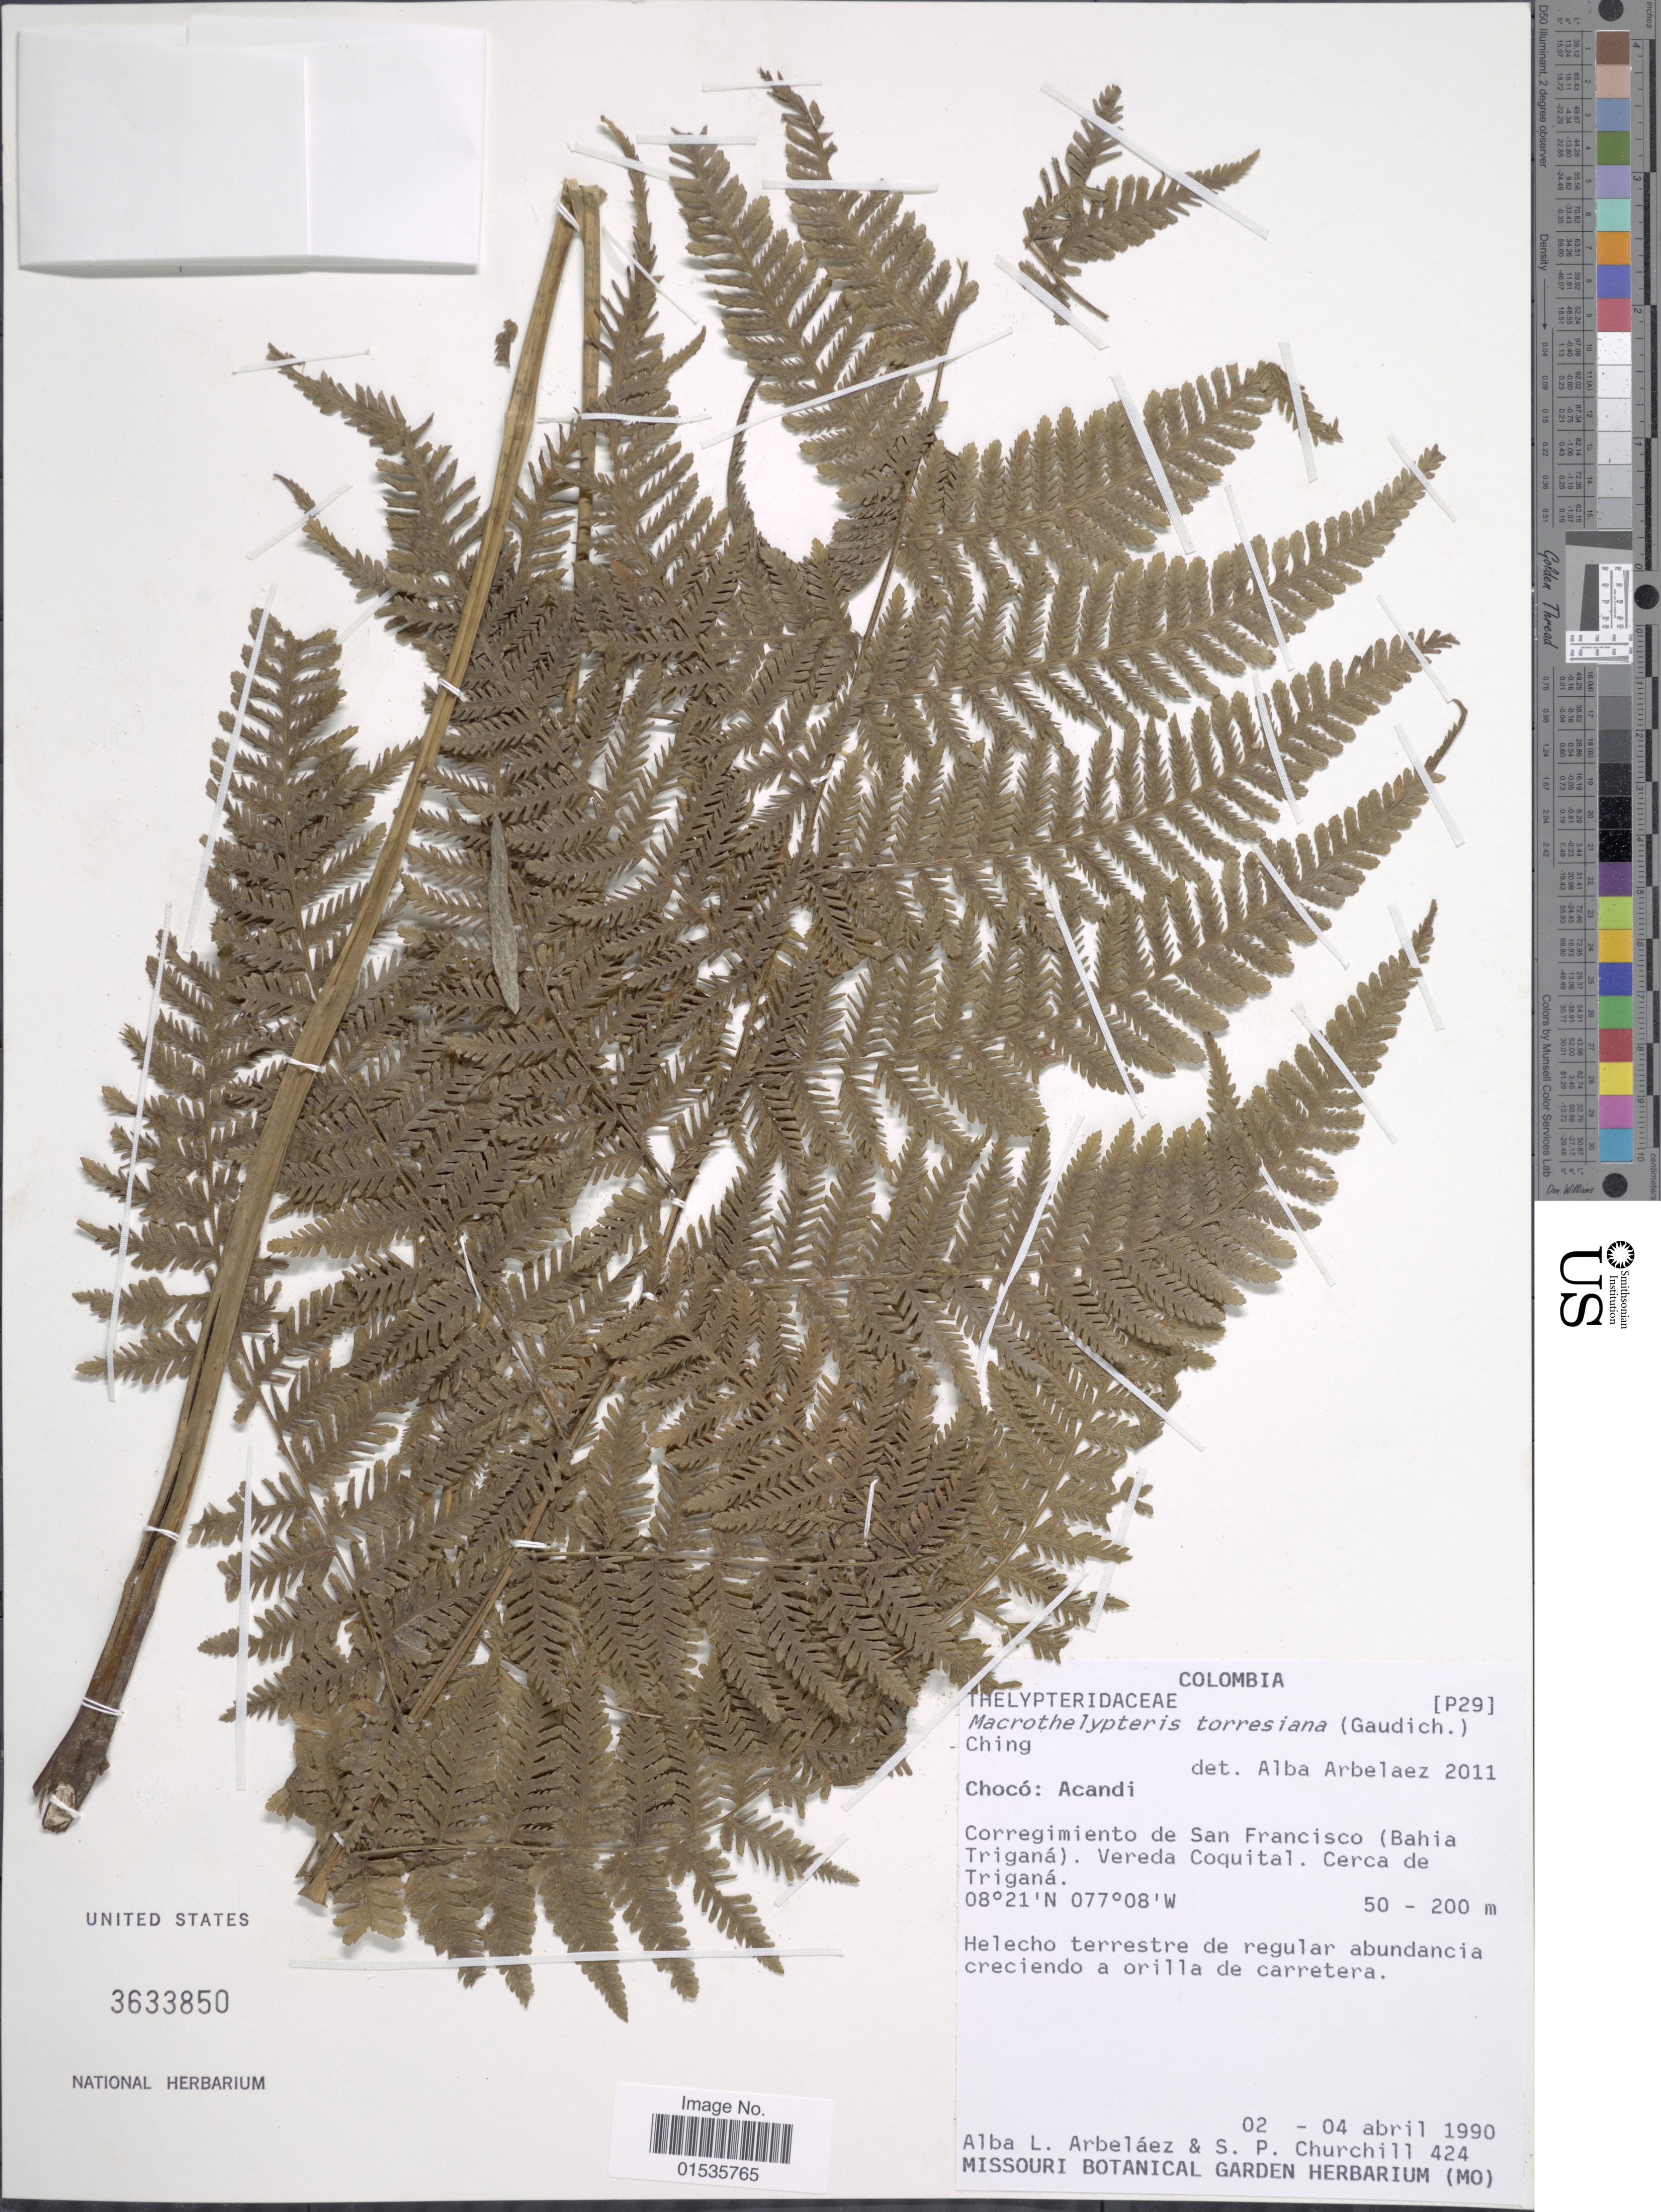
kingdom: Plantae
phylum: Tracheophyta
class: Polypodiopsida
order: Polypodiales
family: Thelypteridaceae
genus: Macrothelypteris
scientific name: Macrothelypteris torresiana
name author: (Gaudich.) Ching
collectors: A. L. Arbelaez & S. Churchill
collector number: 424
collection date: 1990-04-02/1990-04-04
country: Colombia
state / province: Chocó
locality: Colombia, Choco: Acandi, Corregimiento de San Francisco (Bahia Trigana). Vereda Coquital, Cerca de Trigana.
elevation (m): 50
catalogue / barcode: US 3633850